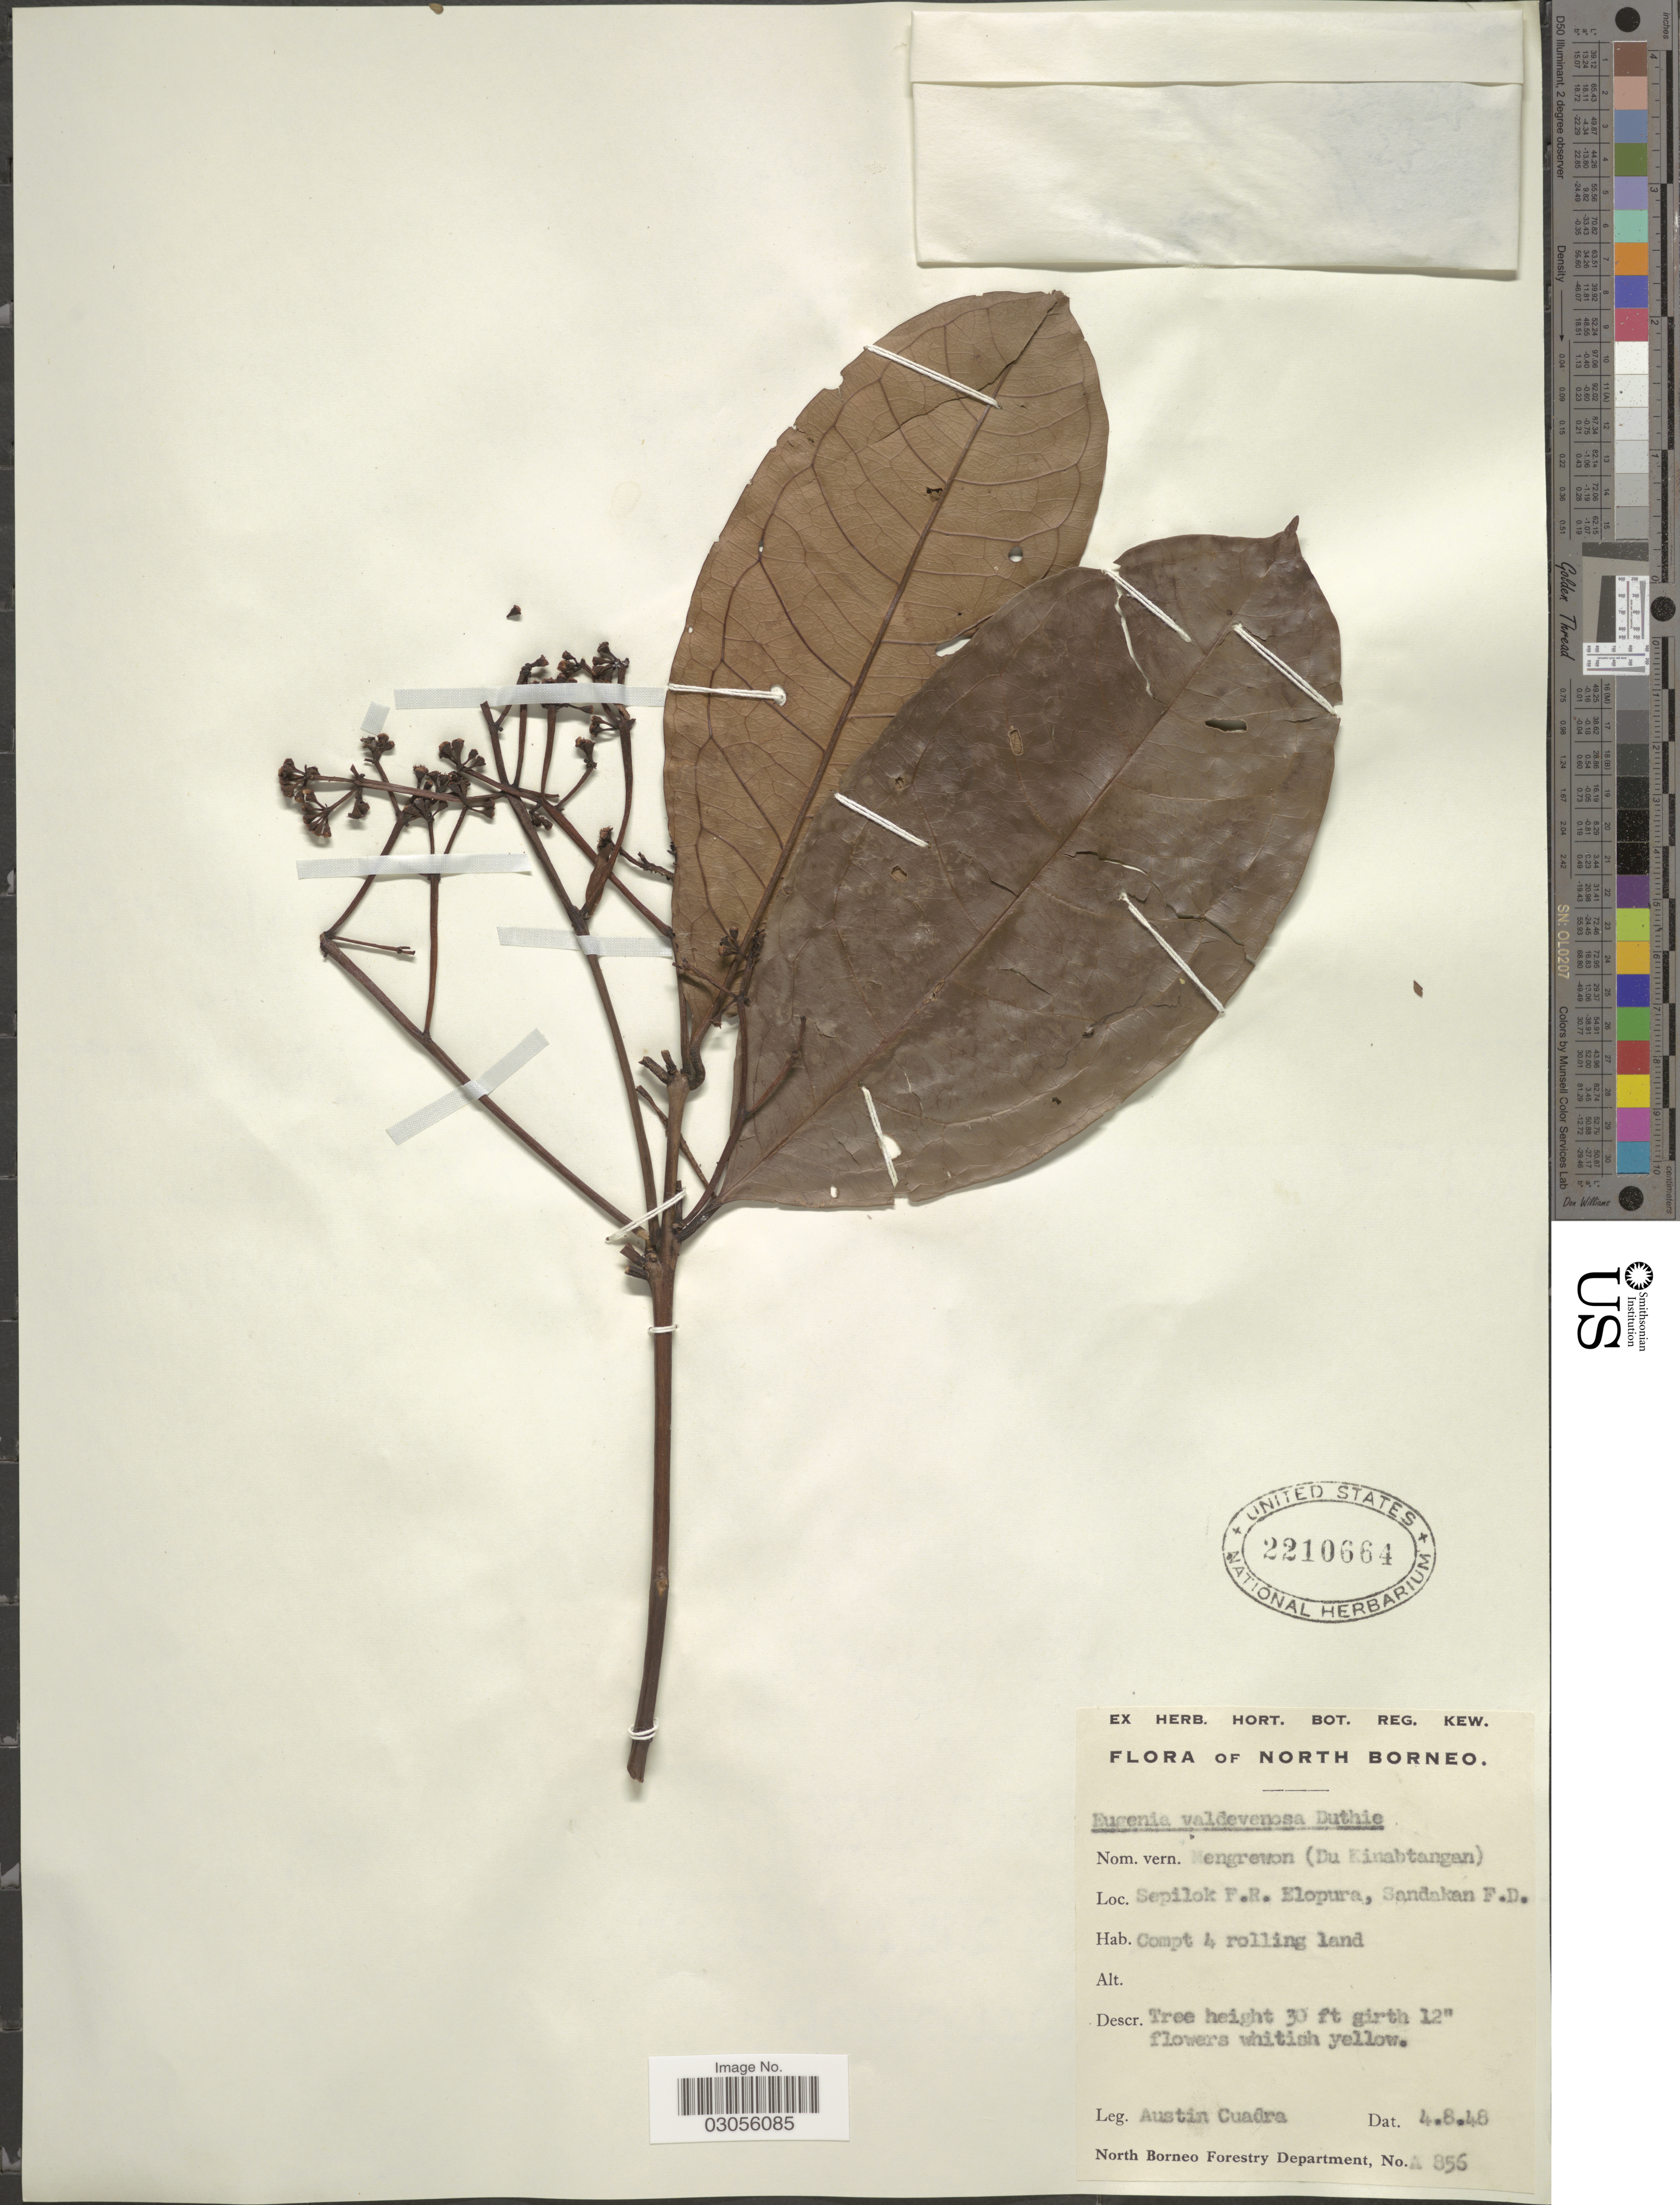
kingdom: Plantae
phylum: Tracheophyta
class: Magnoliopsida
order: Myrtales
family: Myrtaceae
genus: Syzygium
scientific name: Syzygium valdevenosum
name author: (Duthie) Merr. & L.M. Perry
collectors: A. Cuadra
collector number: A 856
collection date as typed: Transcribed d/m/y: 4/8/48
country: Malaysia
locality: North Borneo. Sepilok F.R. Elopura, Sandakan F.D. Compt. 4 rolling road.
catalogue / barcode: US 2210664